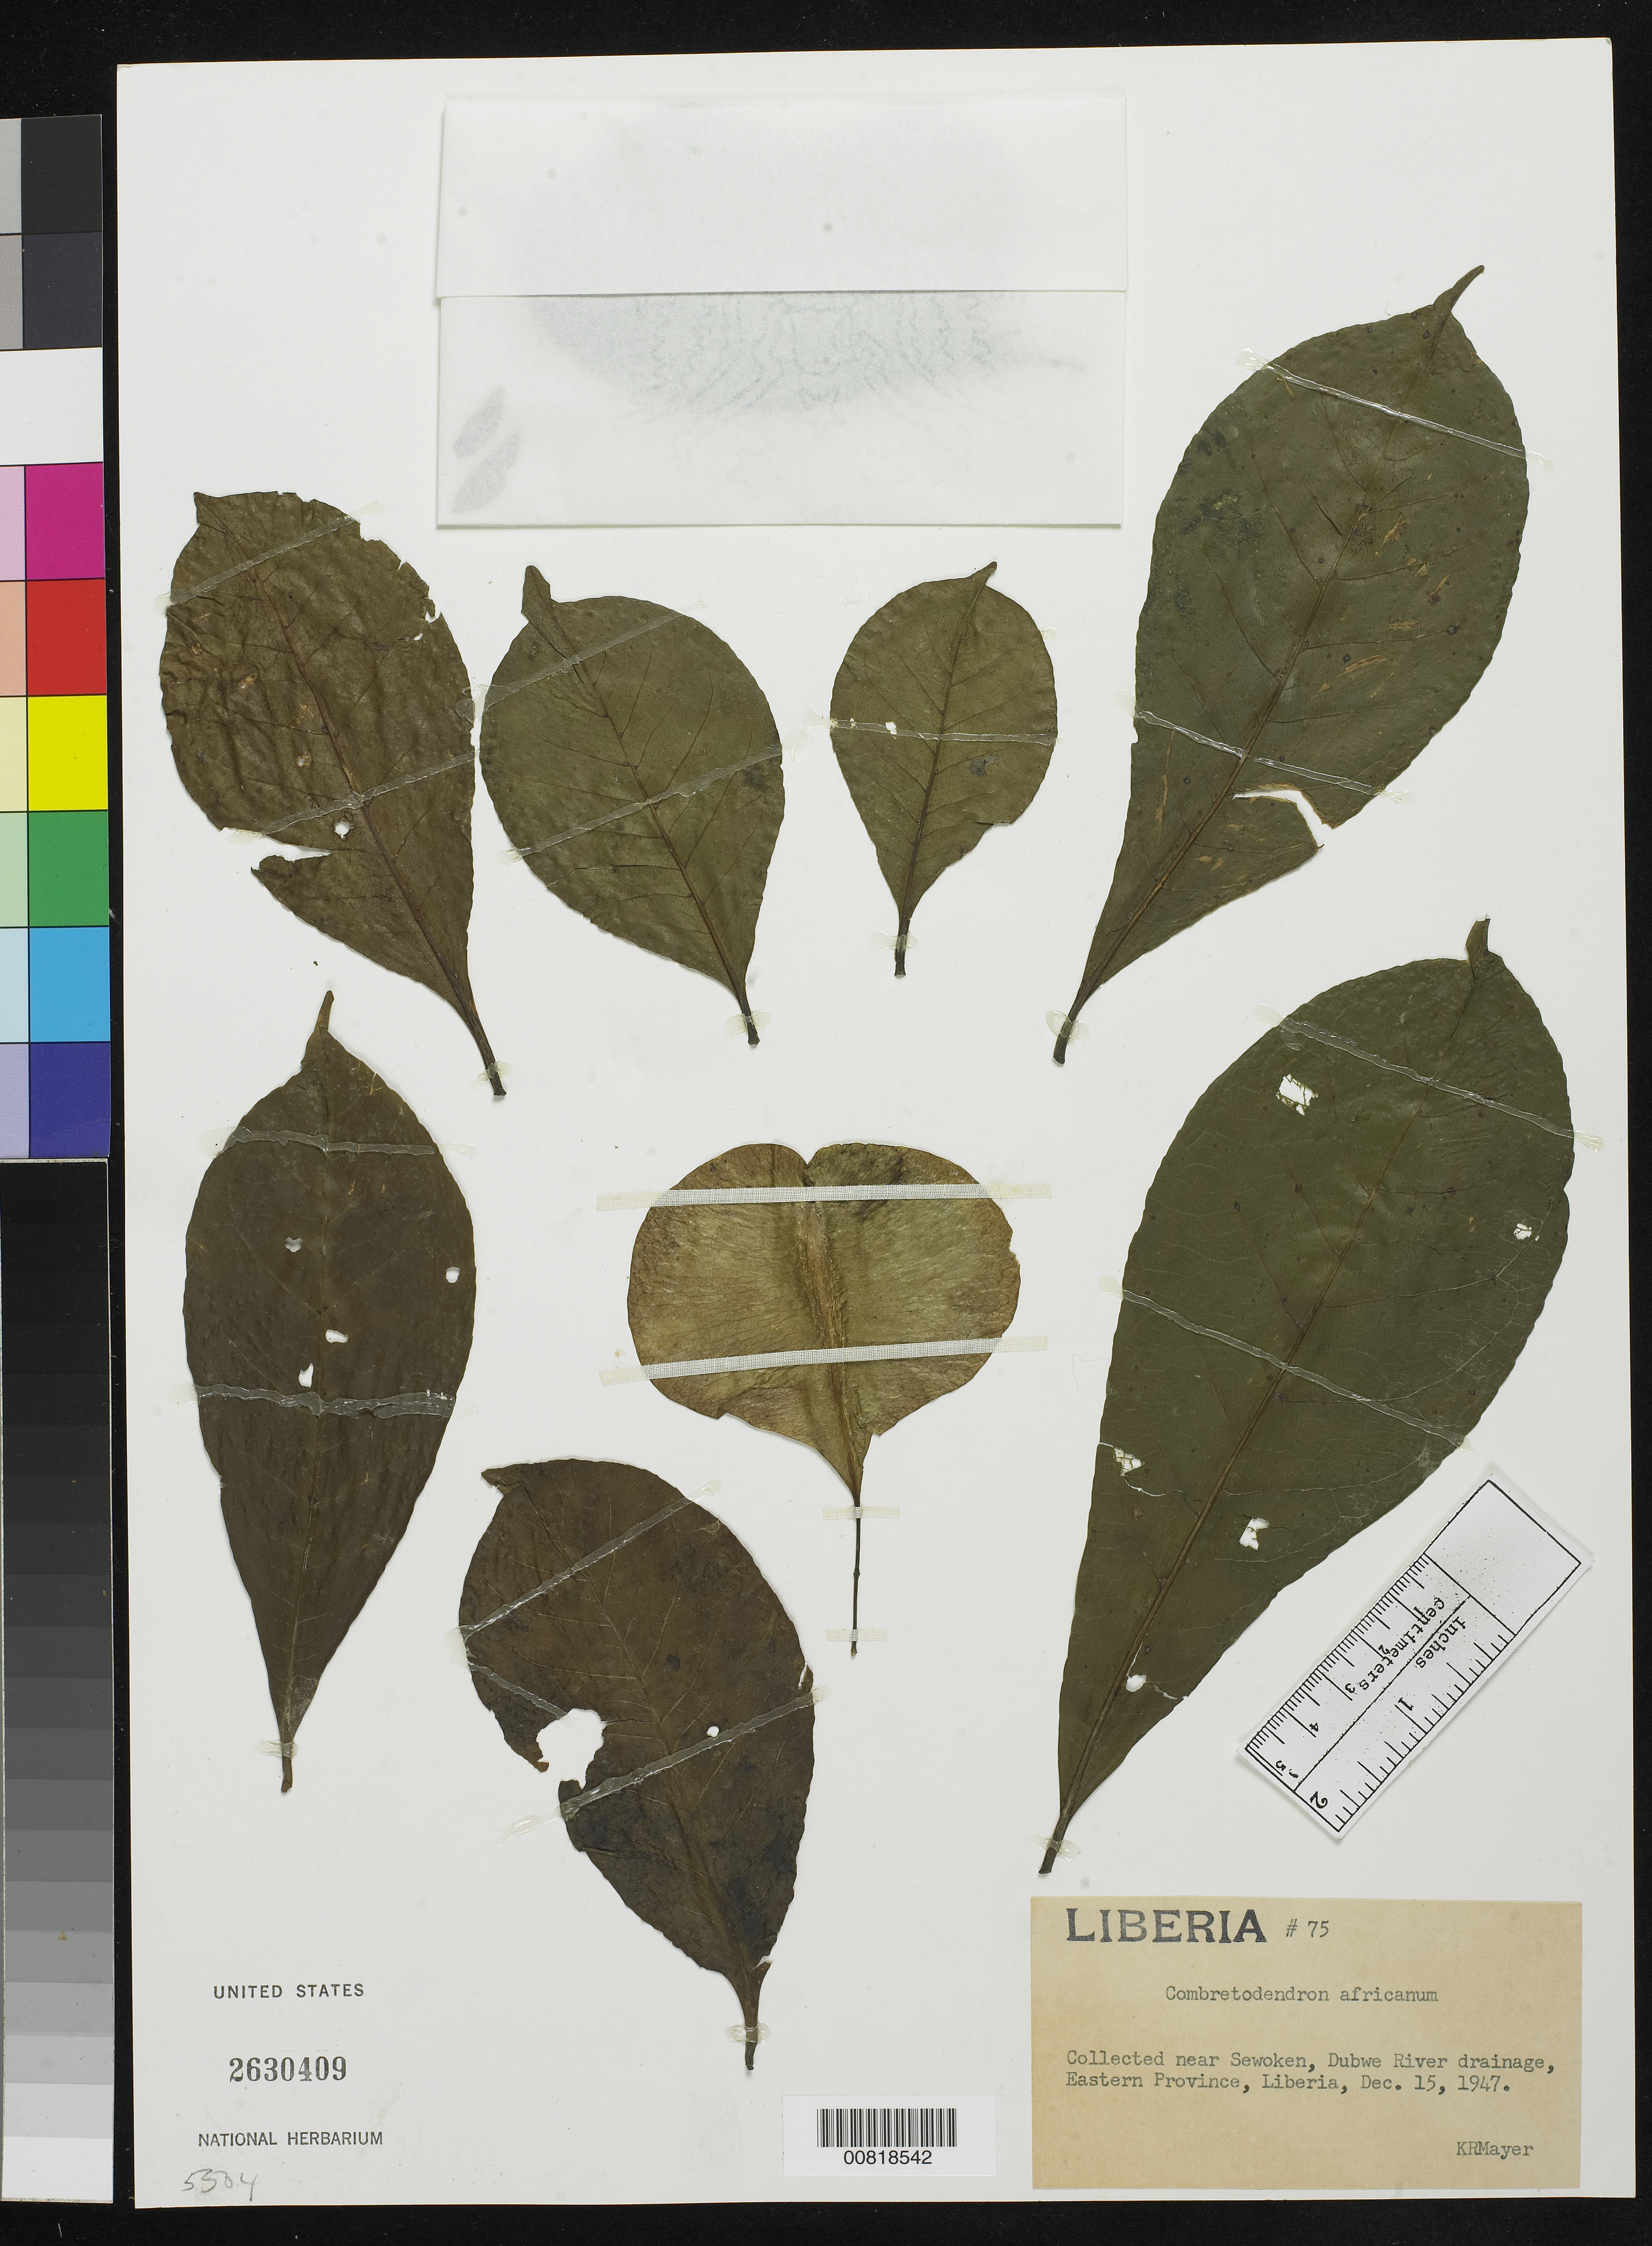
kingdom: Plantae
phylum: Tracheophyta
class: Magnoliopsida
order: Ericales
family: Lecythidaceae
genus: Combretodendron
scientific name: Combretodendron africanum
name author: (Welw. ex Benth. & Hook. f.) Exell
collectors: K. R. Mayer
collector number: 75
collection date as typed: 15 Dec 1947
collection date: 1947-12-15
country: Liberia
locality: Eastern Province: Dubwe River drainage, near Sewoken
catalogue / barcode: US 2630409